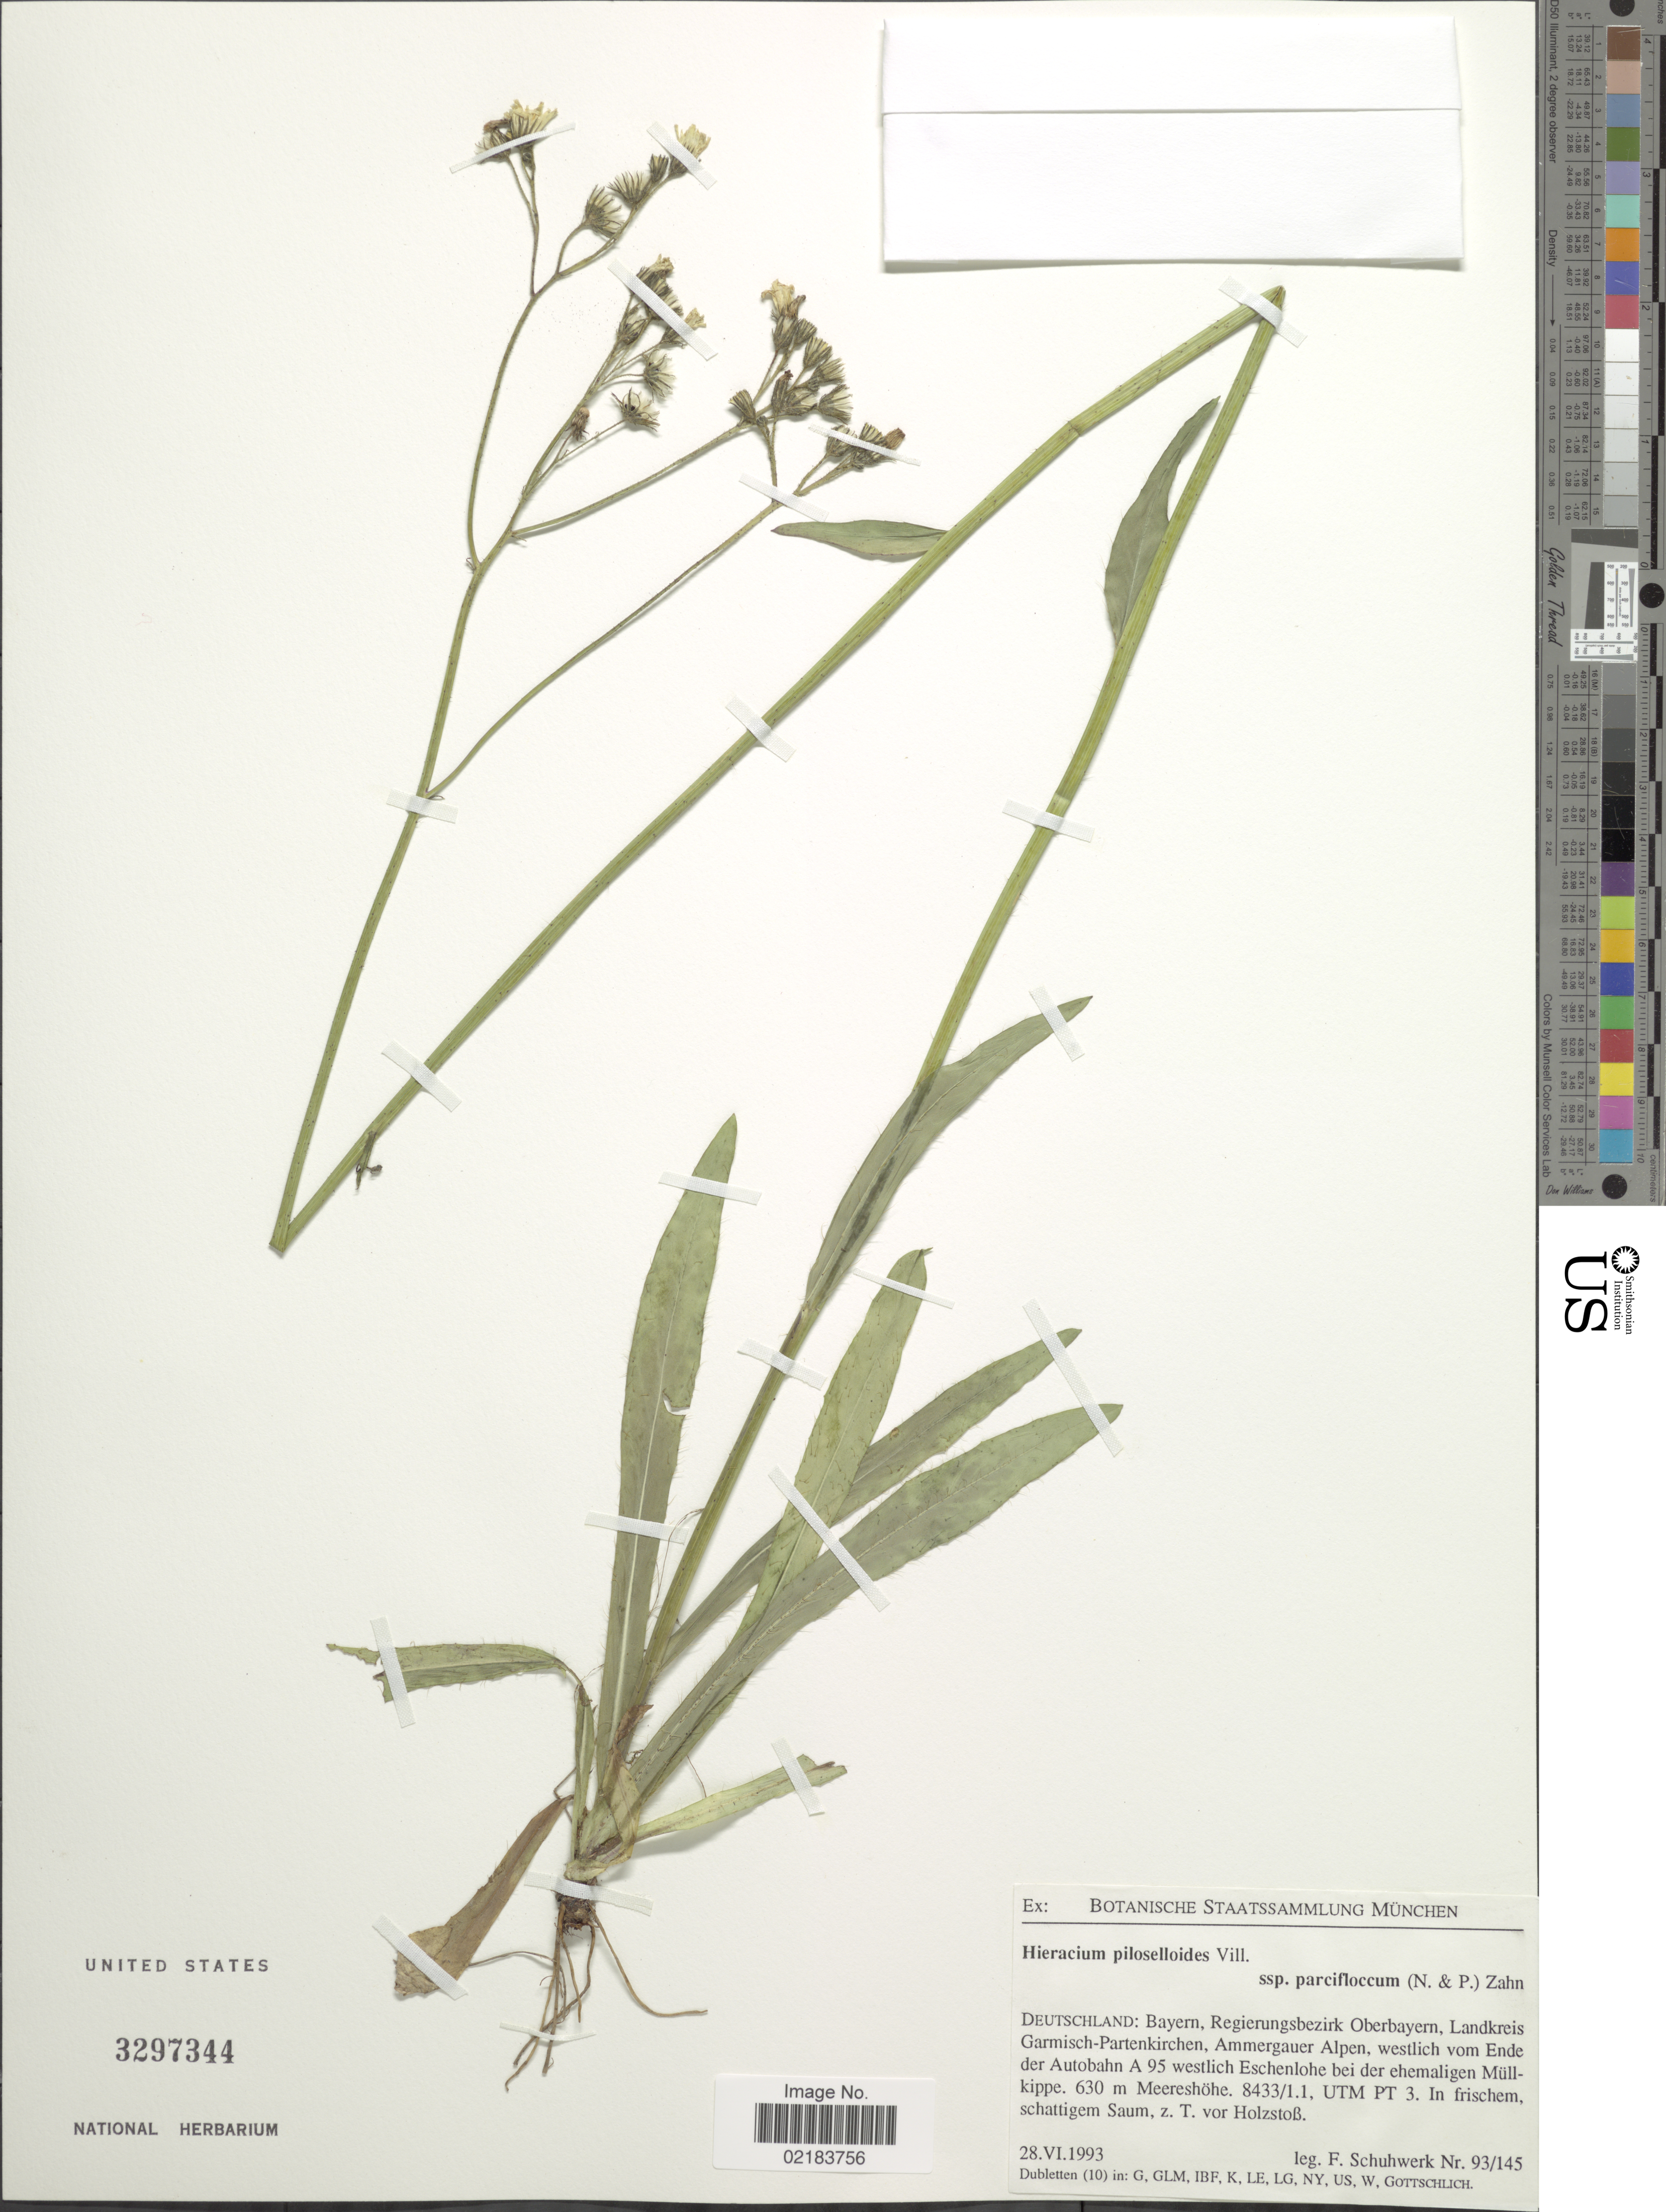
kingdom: Plantae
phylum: Tracheophyta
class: Magnoliopsida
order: Asterales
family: Asteraceae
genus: Pilosella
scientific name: Pilosella piloselloides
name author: (Vill.) Soják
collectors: Schuhwerk, F.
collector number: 93/145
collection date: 1993-06-28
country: Germany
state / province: Bayern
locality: Deutschland: Bayern, Regierungsbezirk Oberbayern, Landkreis Garmisch-Partenkirchen, Ammergauer Alpen, westlich vom Ende der Autobahn A 95 westlich Eschenlohe bei der ehemaligen Müllkippe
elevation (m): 630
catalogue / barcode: US 3297344